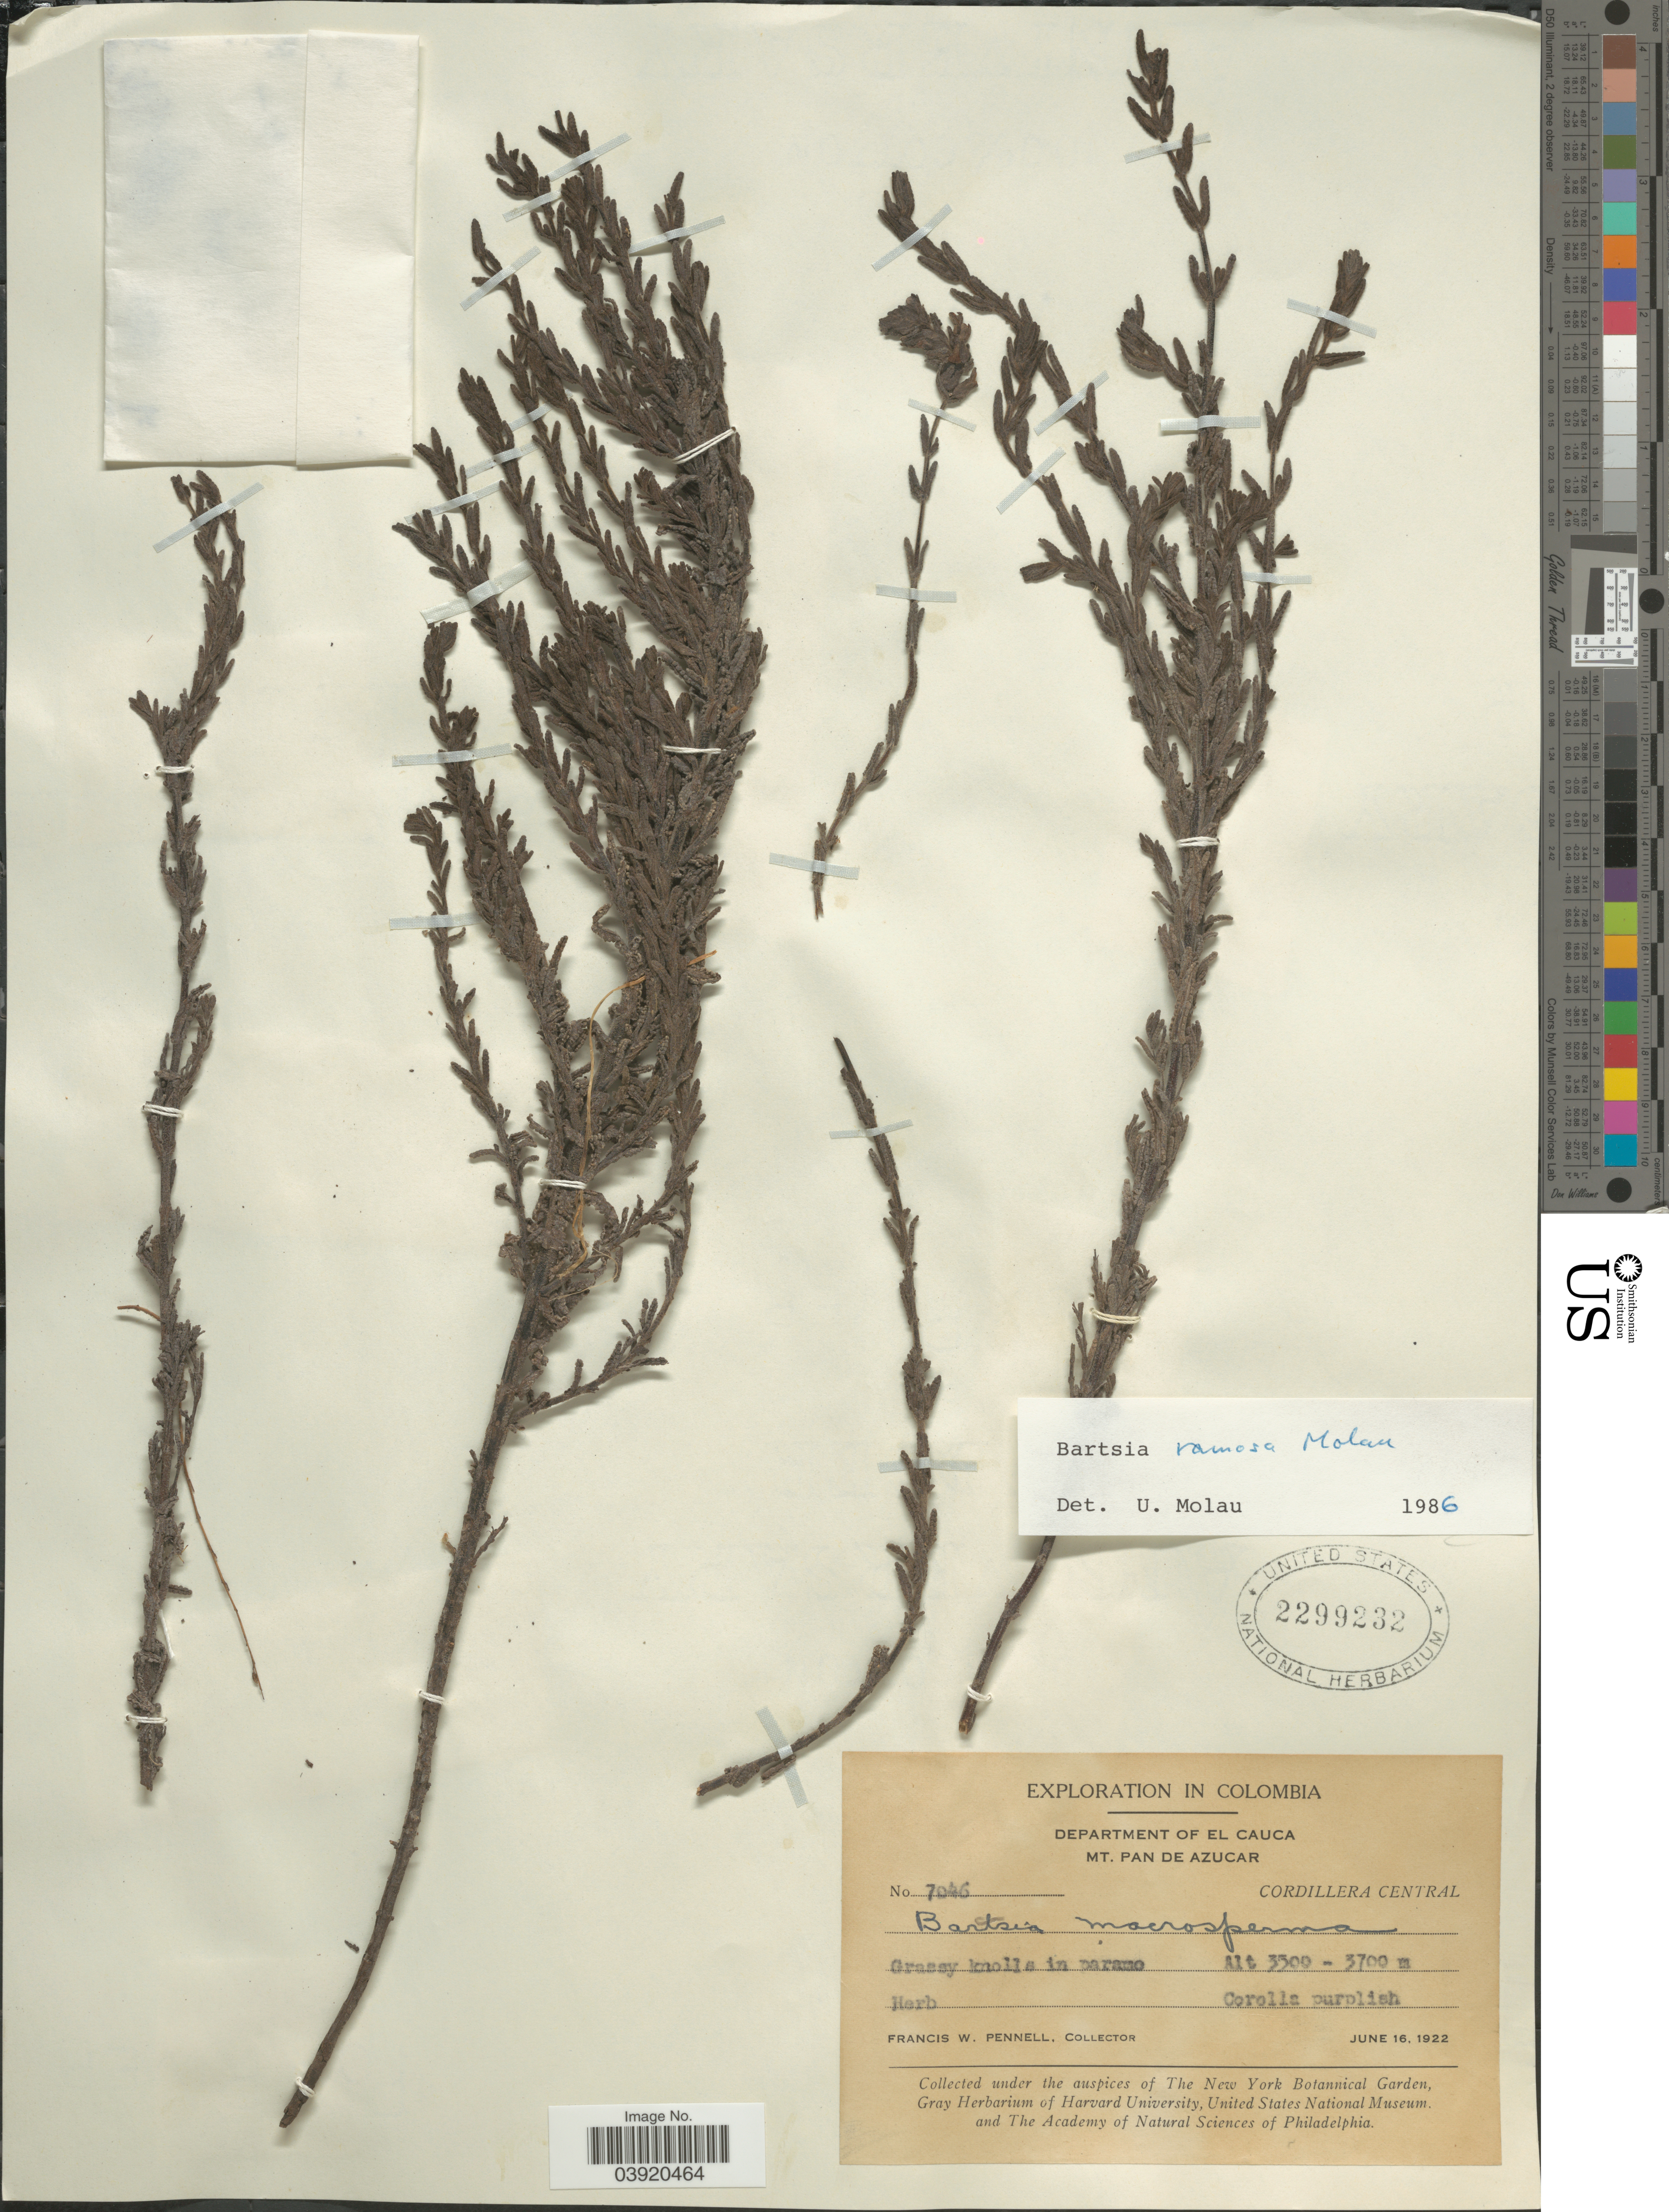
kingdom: Plantae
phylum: Tracheophyta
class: Magnoliopsida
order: Lamiales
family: Orobanchaceae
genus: Bartsia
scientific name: Bartsia ramosa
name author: Molau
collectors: F. W. Pennell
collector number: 7046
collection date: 1922-06-16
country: Colombia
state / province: Cauca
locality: Department of El Cauca. Mt. Pan de Azucar. Cordillera Central.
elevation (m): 3500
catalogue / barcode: US 2299232